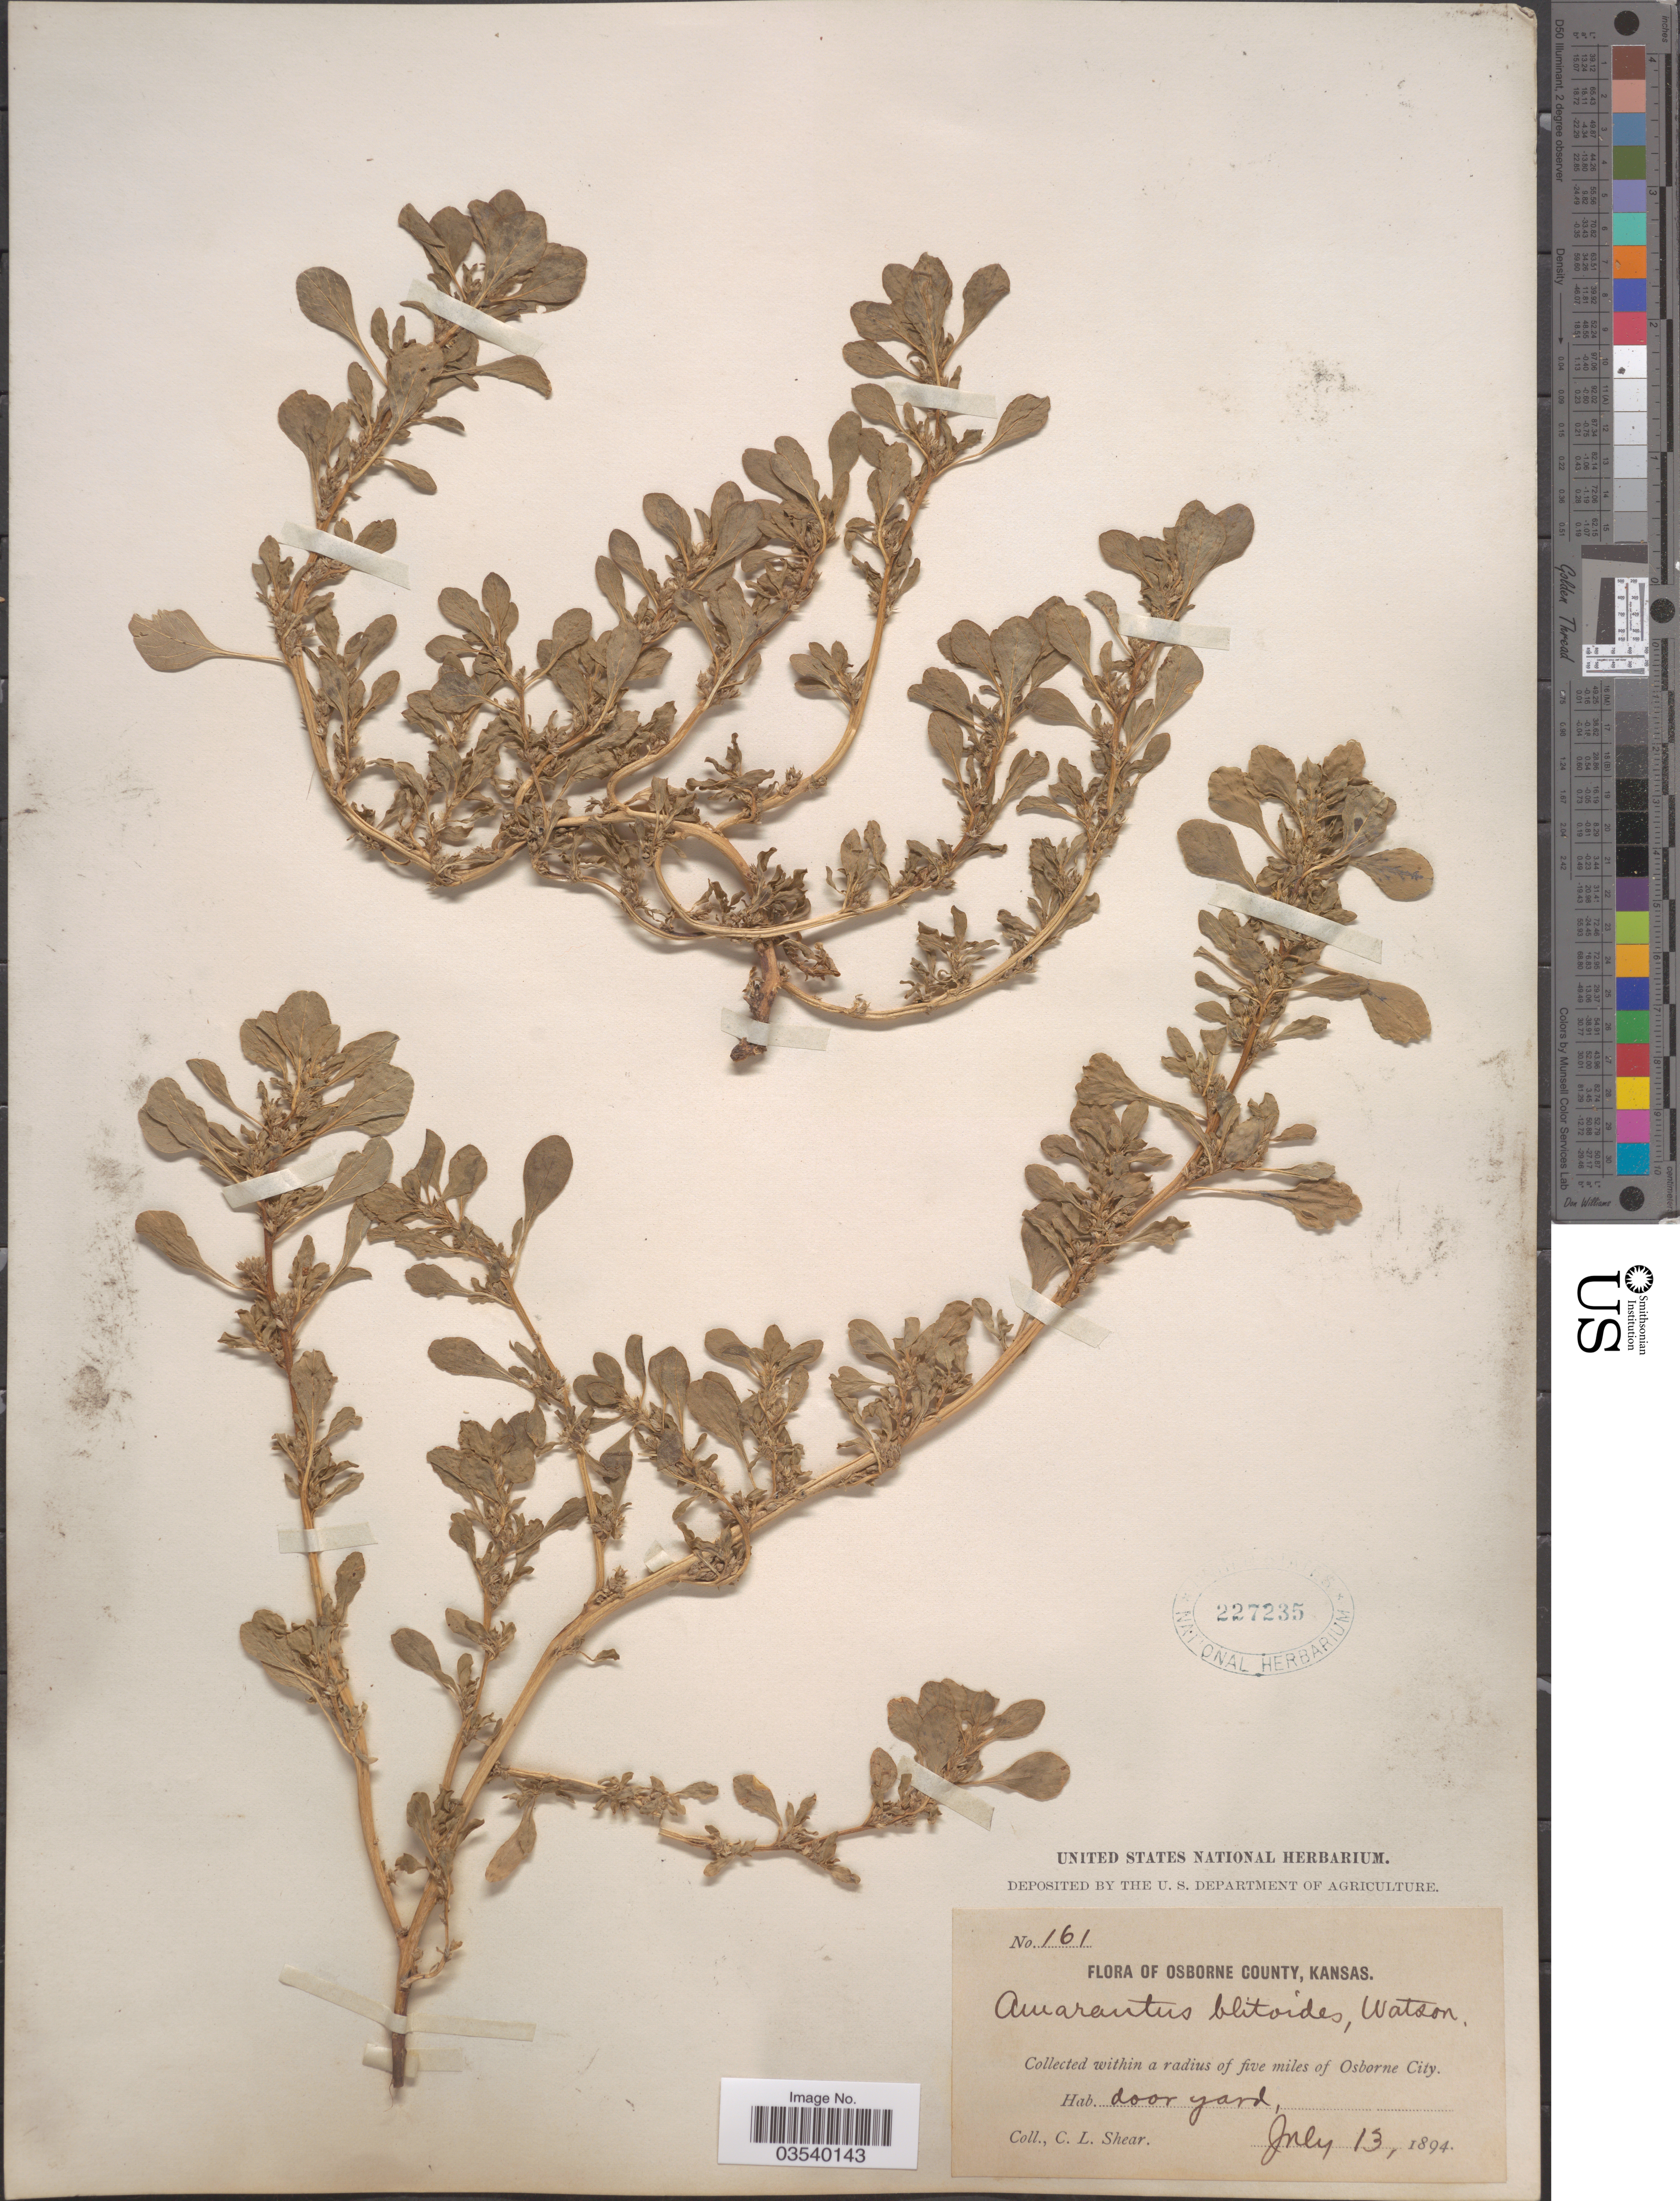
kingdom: Plantae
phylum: Tracheophyta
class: Magnoliopsida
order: Caryophyllales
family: Amaranthaceae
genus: Amaranthus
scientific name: Amaranthus blitoides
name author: S. Watson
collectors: C. L. Shear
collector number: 161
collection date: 1894-07-13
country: United States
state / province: Kansas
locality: Osborne County. Within a radius of five miles of Osborne City.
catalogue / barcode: US 227235